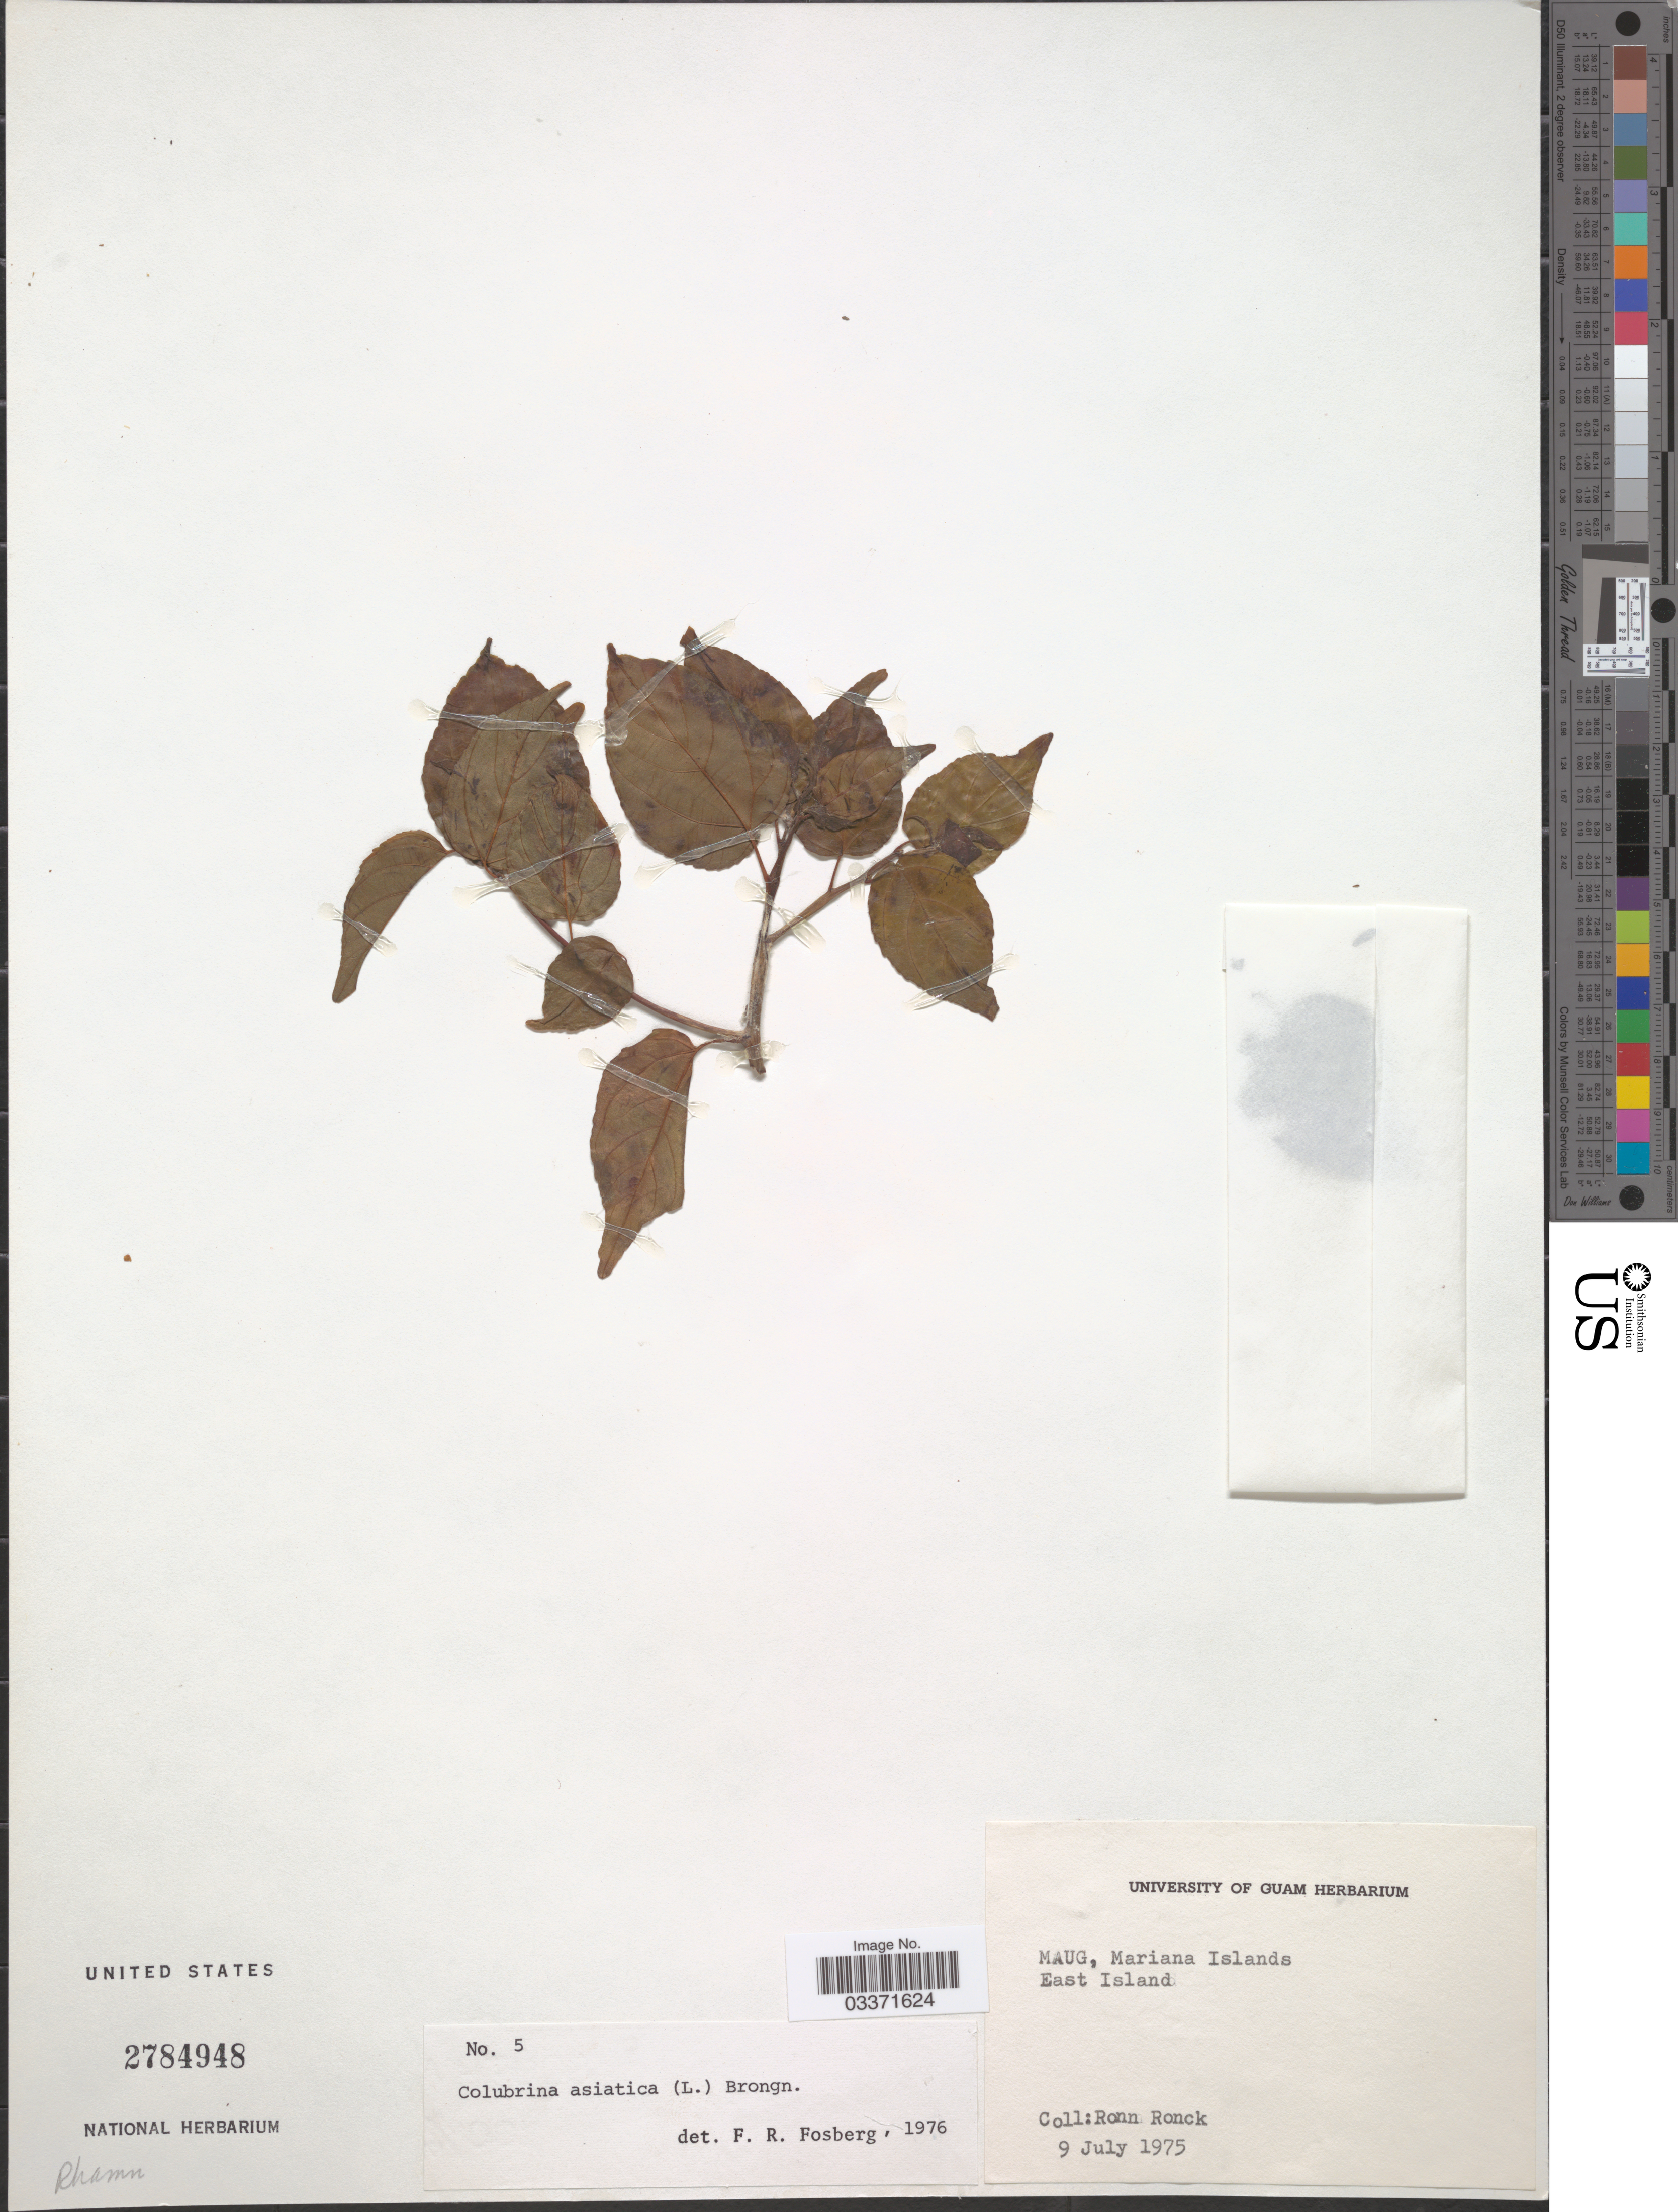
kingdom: Plantae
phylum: Tracheophyta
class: Magnoliopsida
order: Rosales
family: Rhamnaceae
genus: Colubrina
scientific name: Colubrina asiatica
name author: (L.) Brongn.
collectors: R. Ronck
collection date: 1975-07-09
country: Northern Mariana Islands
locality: Maug, Mariana Islands, East Island.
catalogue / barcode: US 2784948